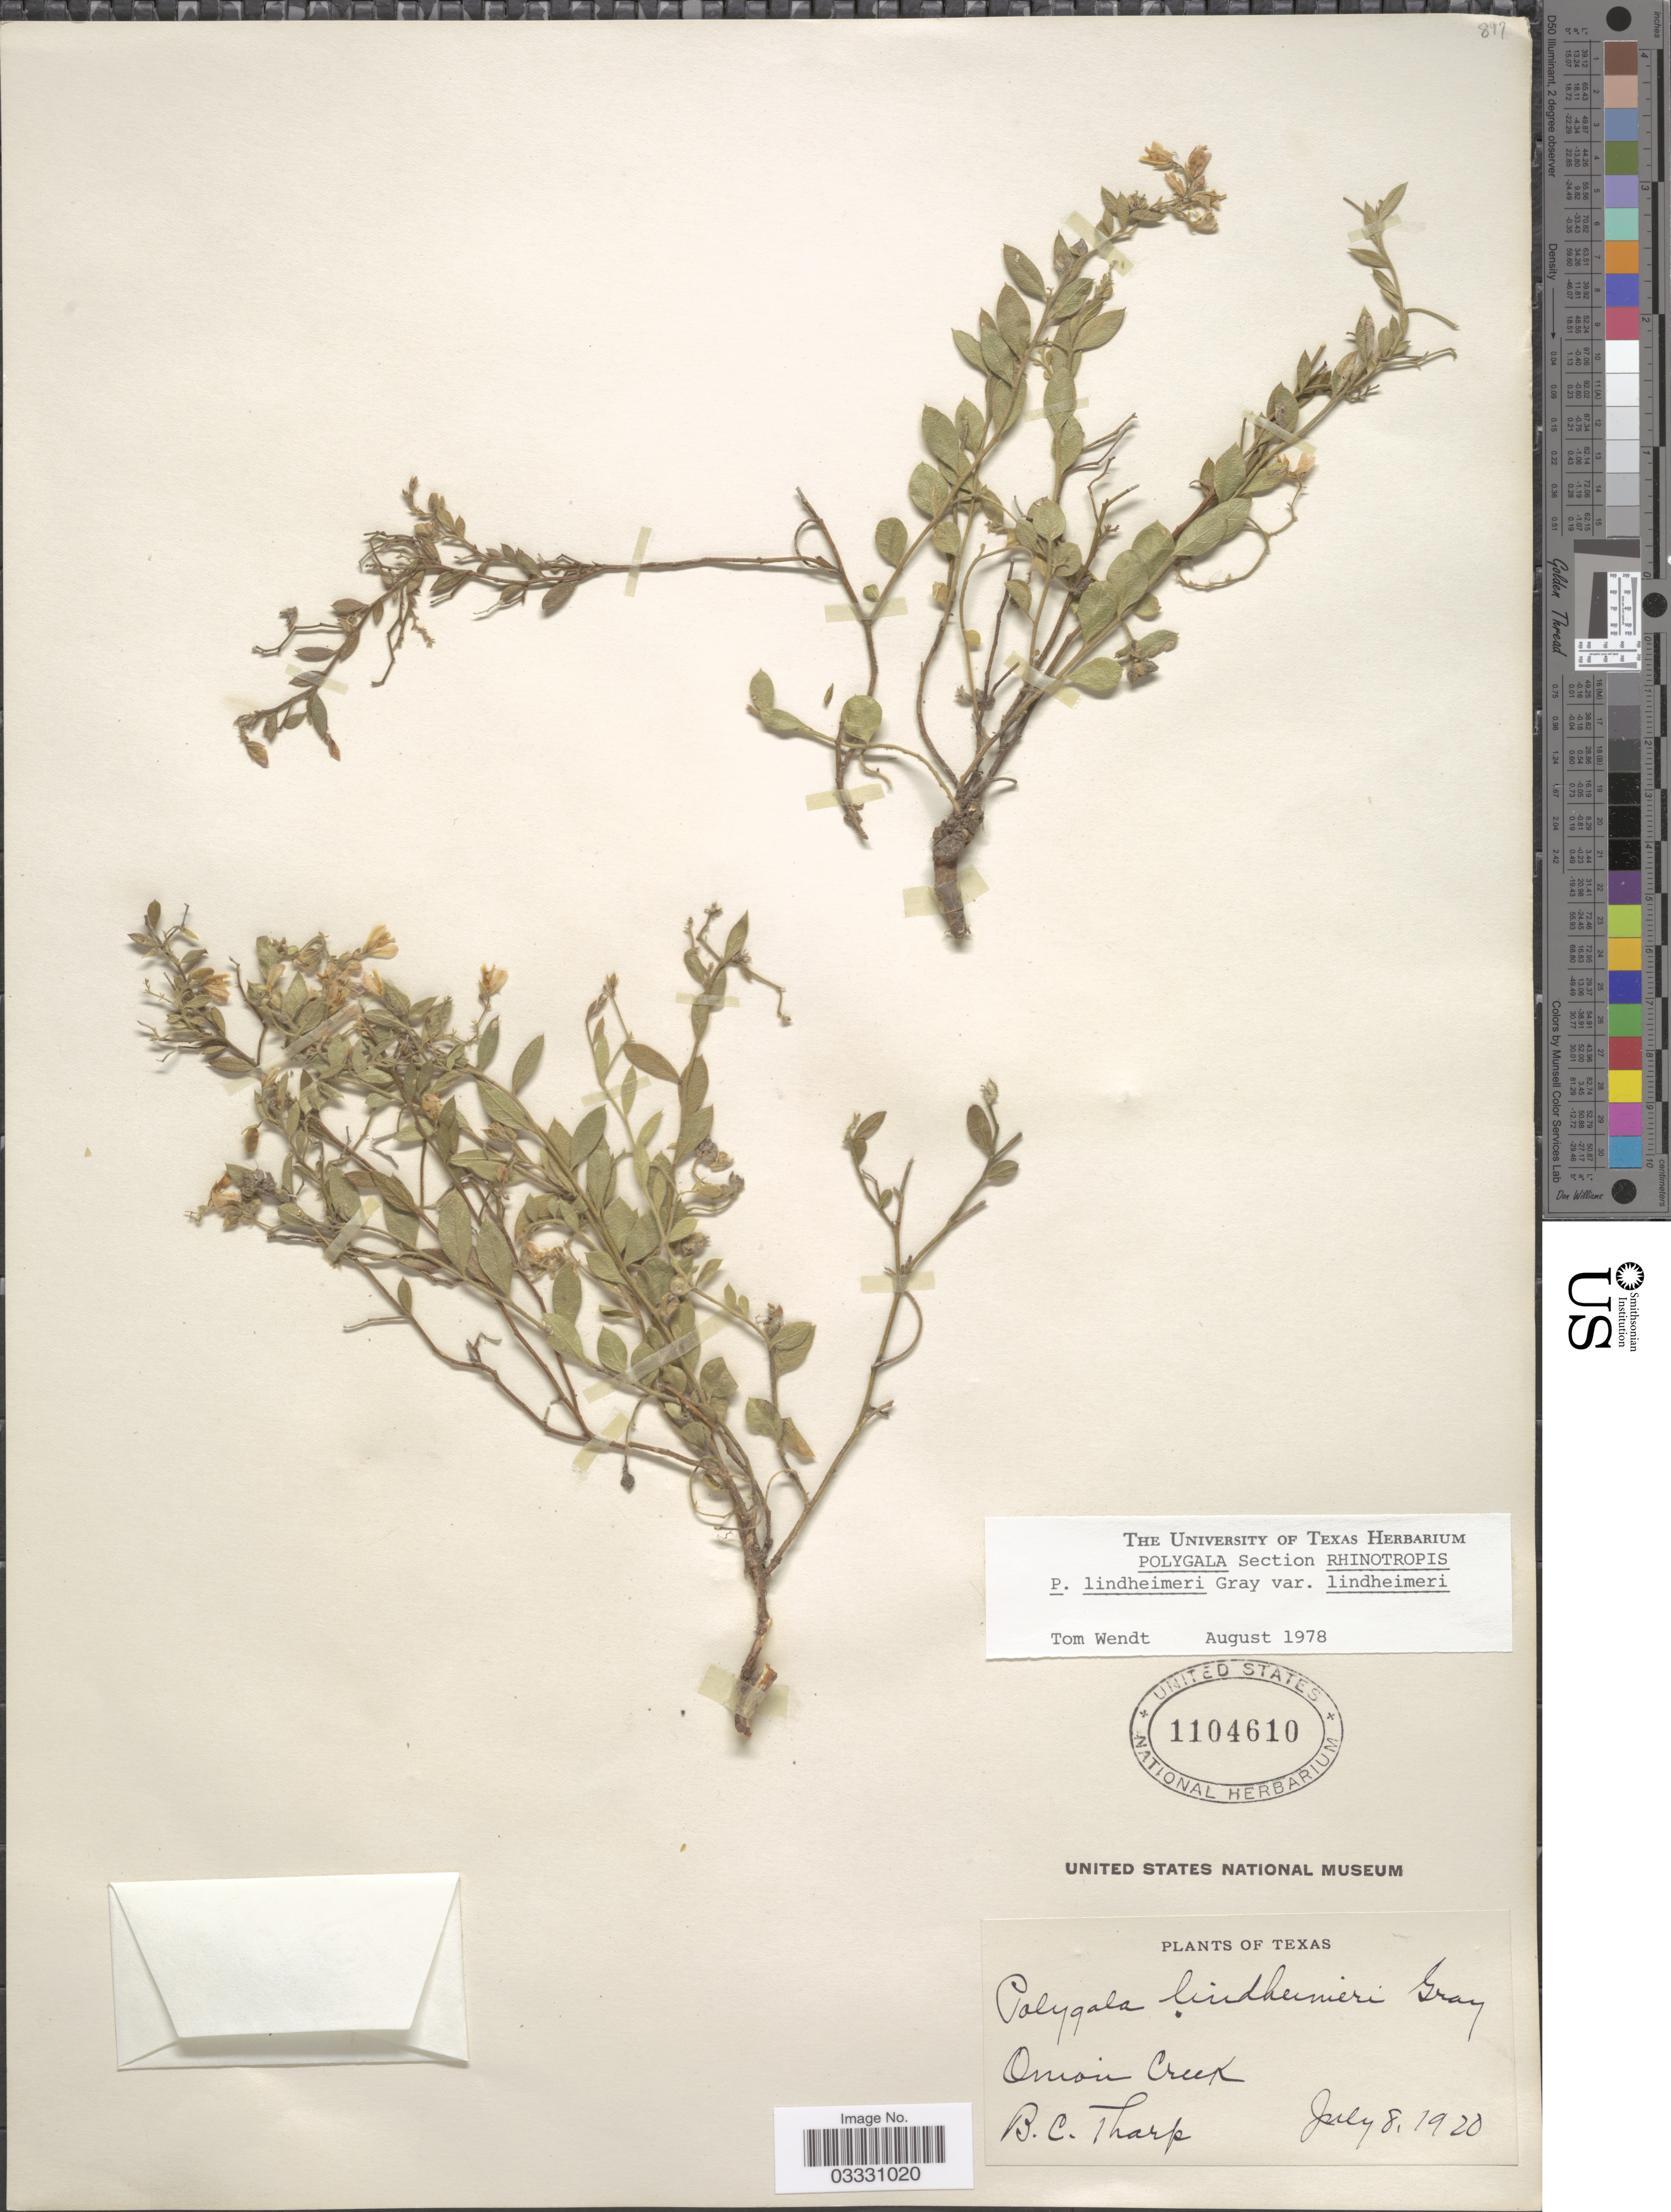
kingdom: Plantae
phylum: Tracheophyta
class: Magnoliopsida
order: Fabales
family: Polygalaceae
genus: Rhinotropis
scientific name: Rhinotropis lindheimeri var. lindheimeri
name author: (A. Gray) J.R. Abbott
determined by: Strong, Mark T., (BOT), Smithsonian Institution - National Museum of Natural History (UNITED STATES)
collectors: B. C. Tharp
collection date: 1920-07-08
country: United States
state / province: Texas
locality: Onion Creek.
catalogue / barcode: US 1104610